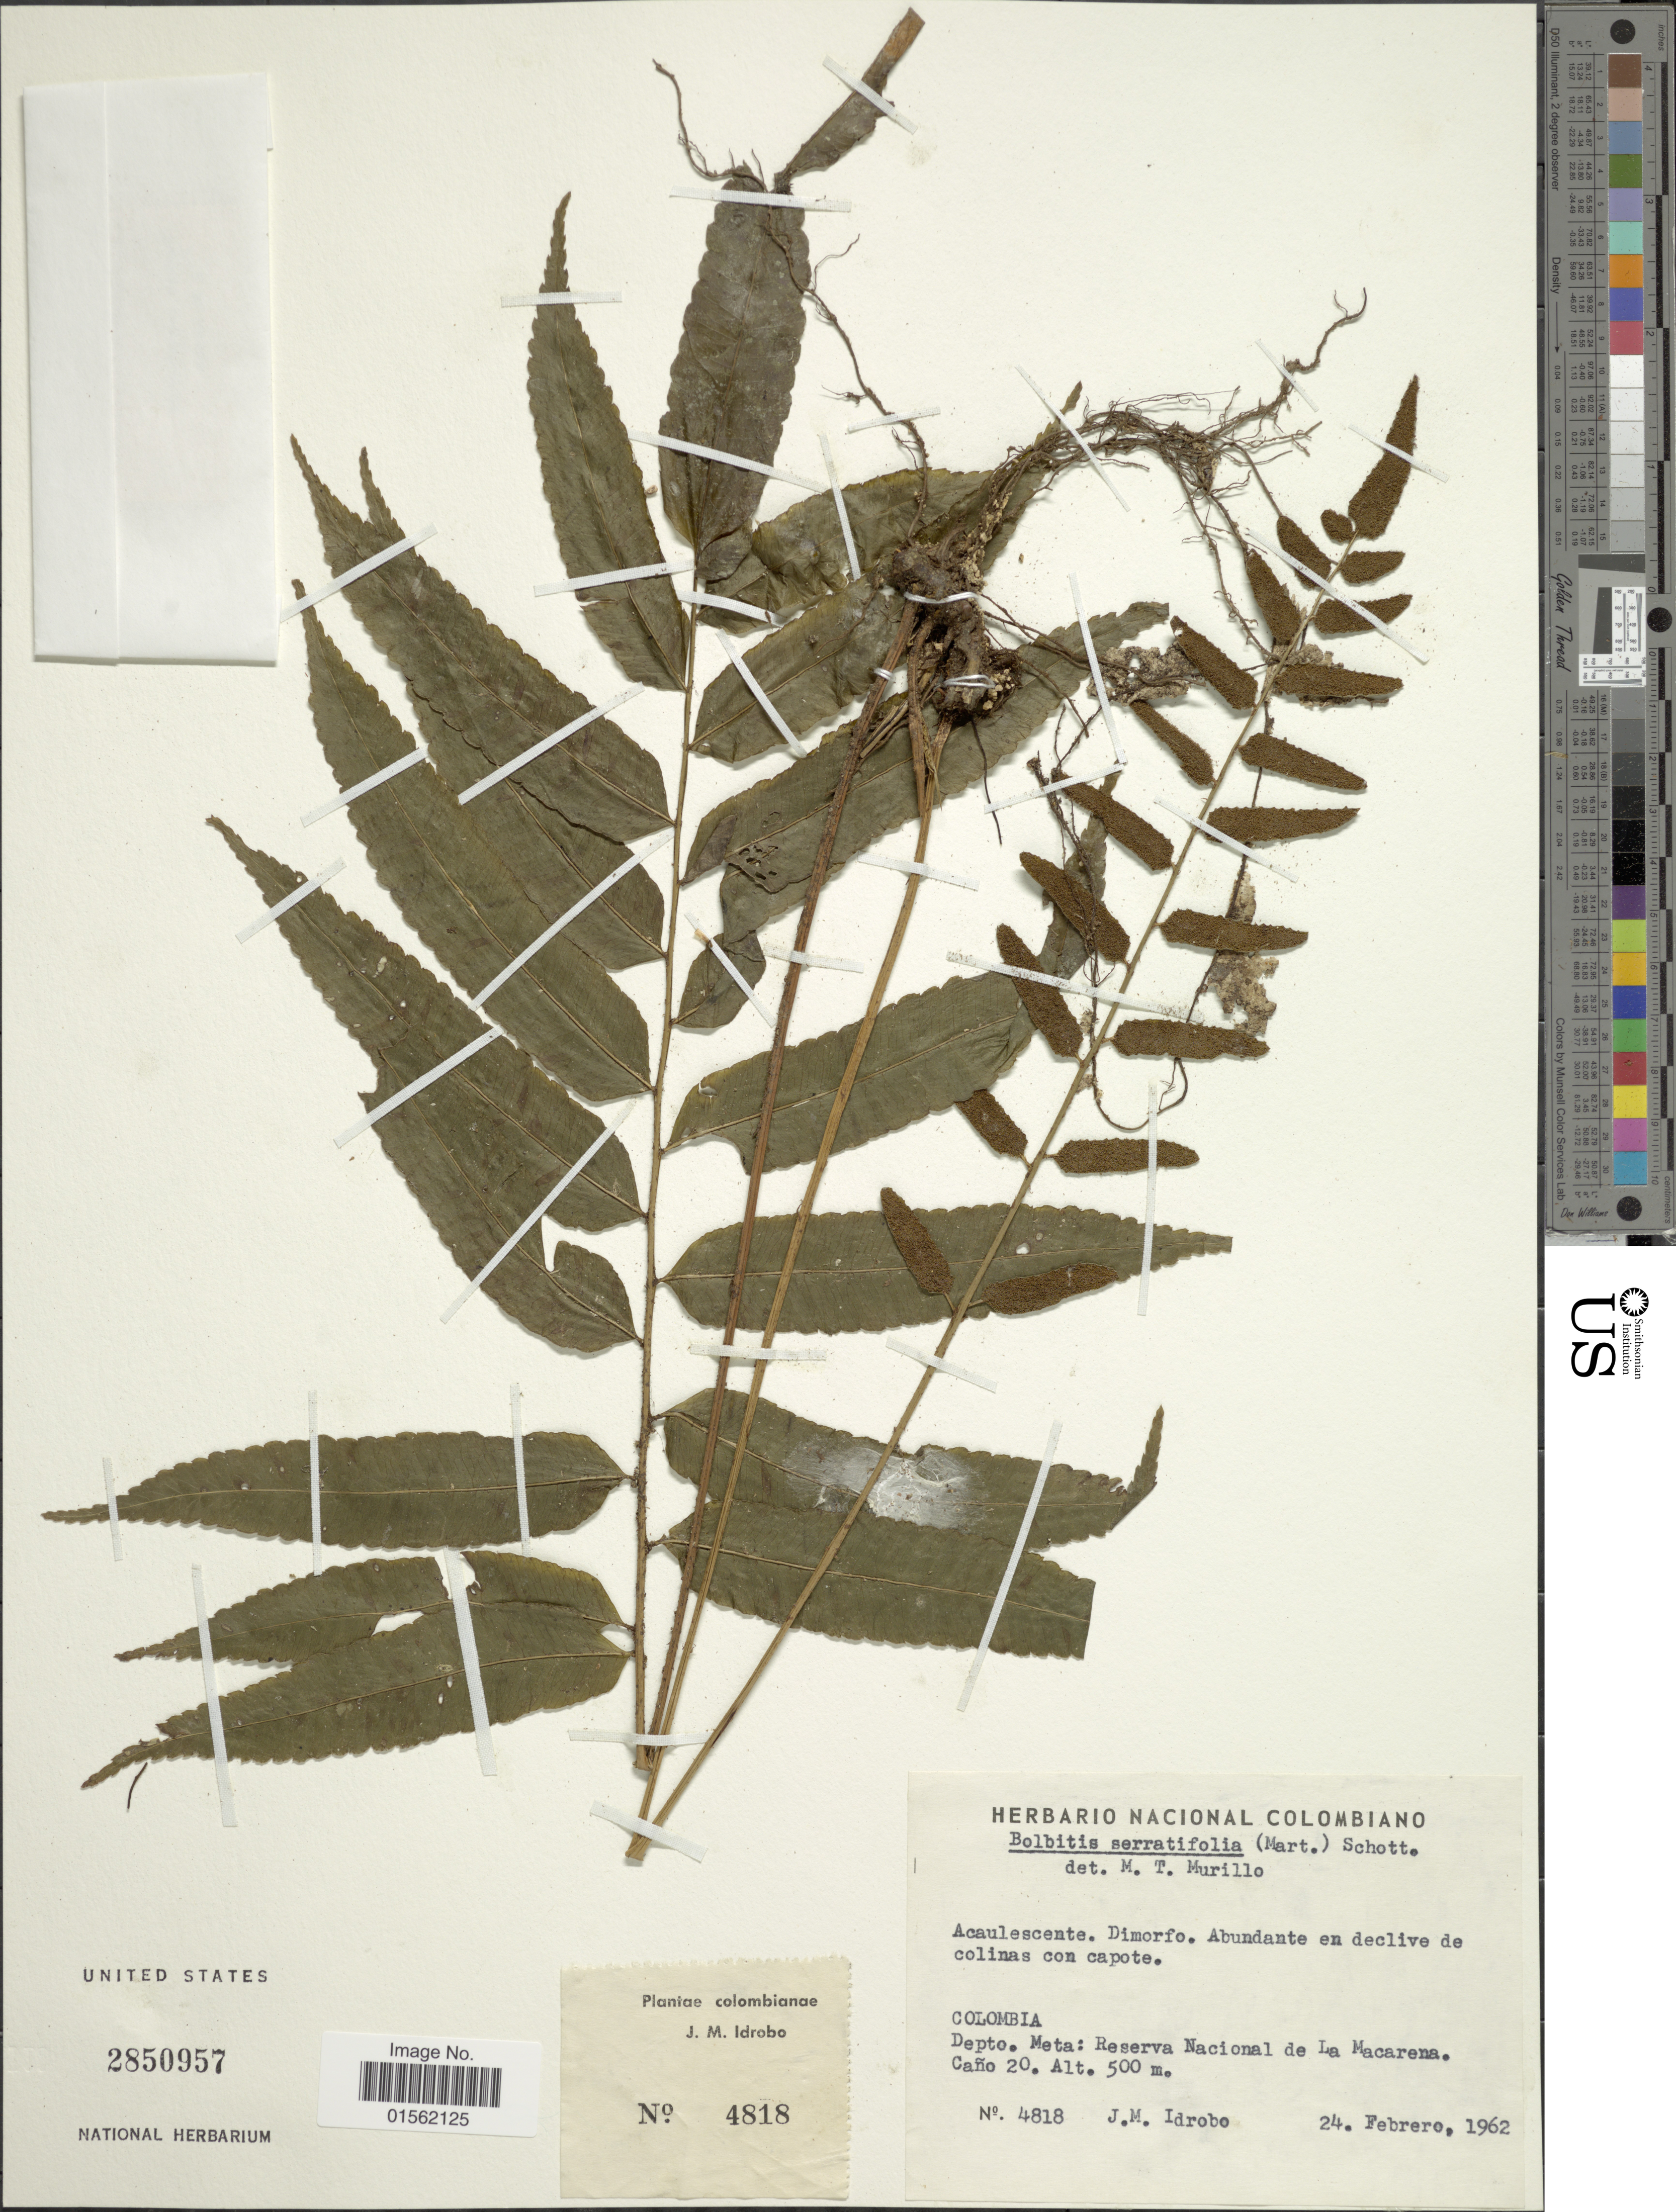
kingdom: Plantae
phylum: Tracheophyta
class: Polypodiopsida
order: Polypodiales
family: Dryopteridaceae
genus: Bolbitis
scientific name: Bolbitis serratifolia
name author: (Mert. ex Kaulf.) Schott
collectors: J. M. Idrobo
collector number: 4818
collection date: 1962-02-24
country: Colombia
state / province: Meta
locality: Reserva Nacional de La Macarena, Caño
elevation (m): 500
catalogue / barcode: US 2850957